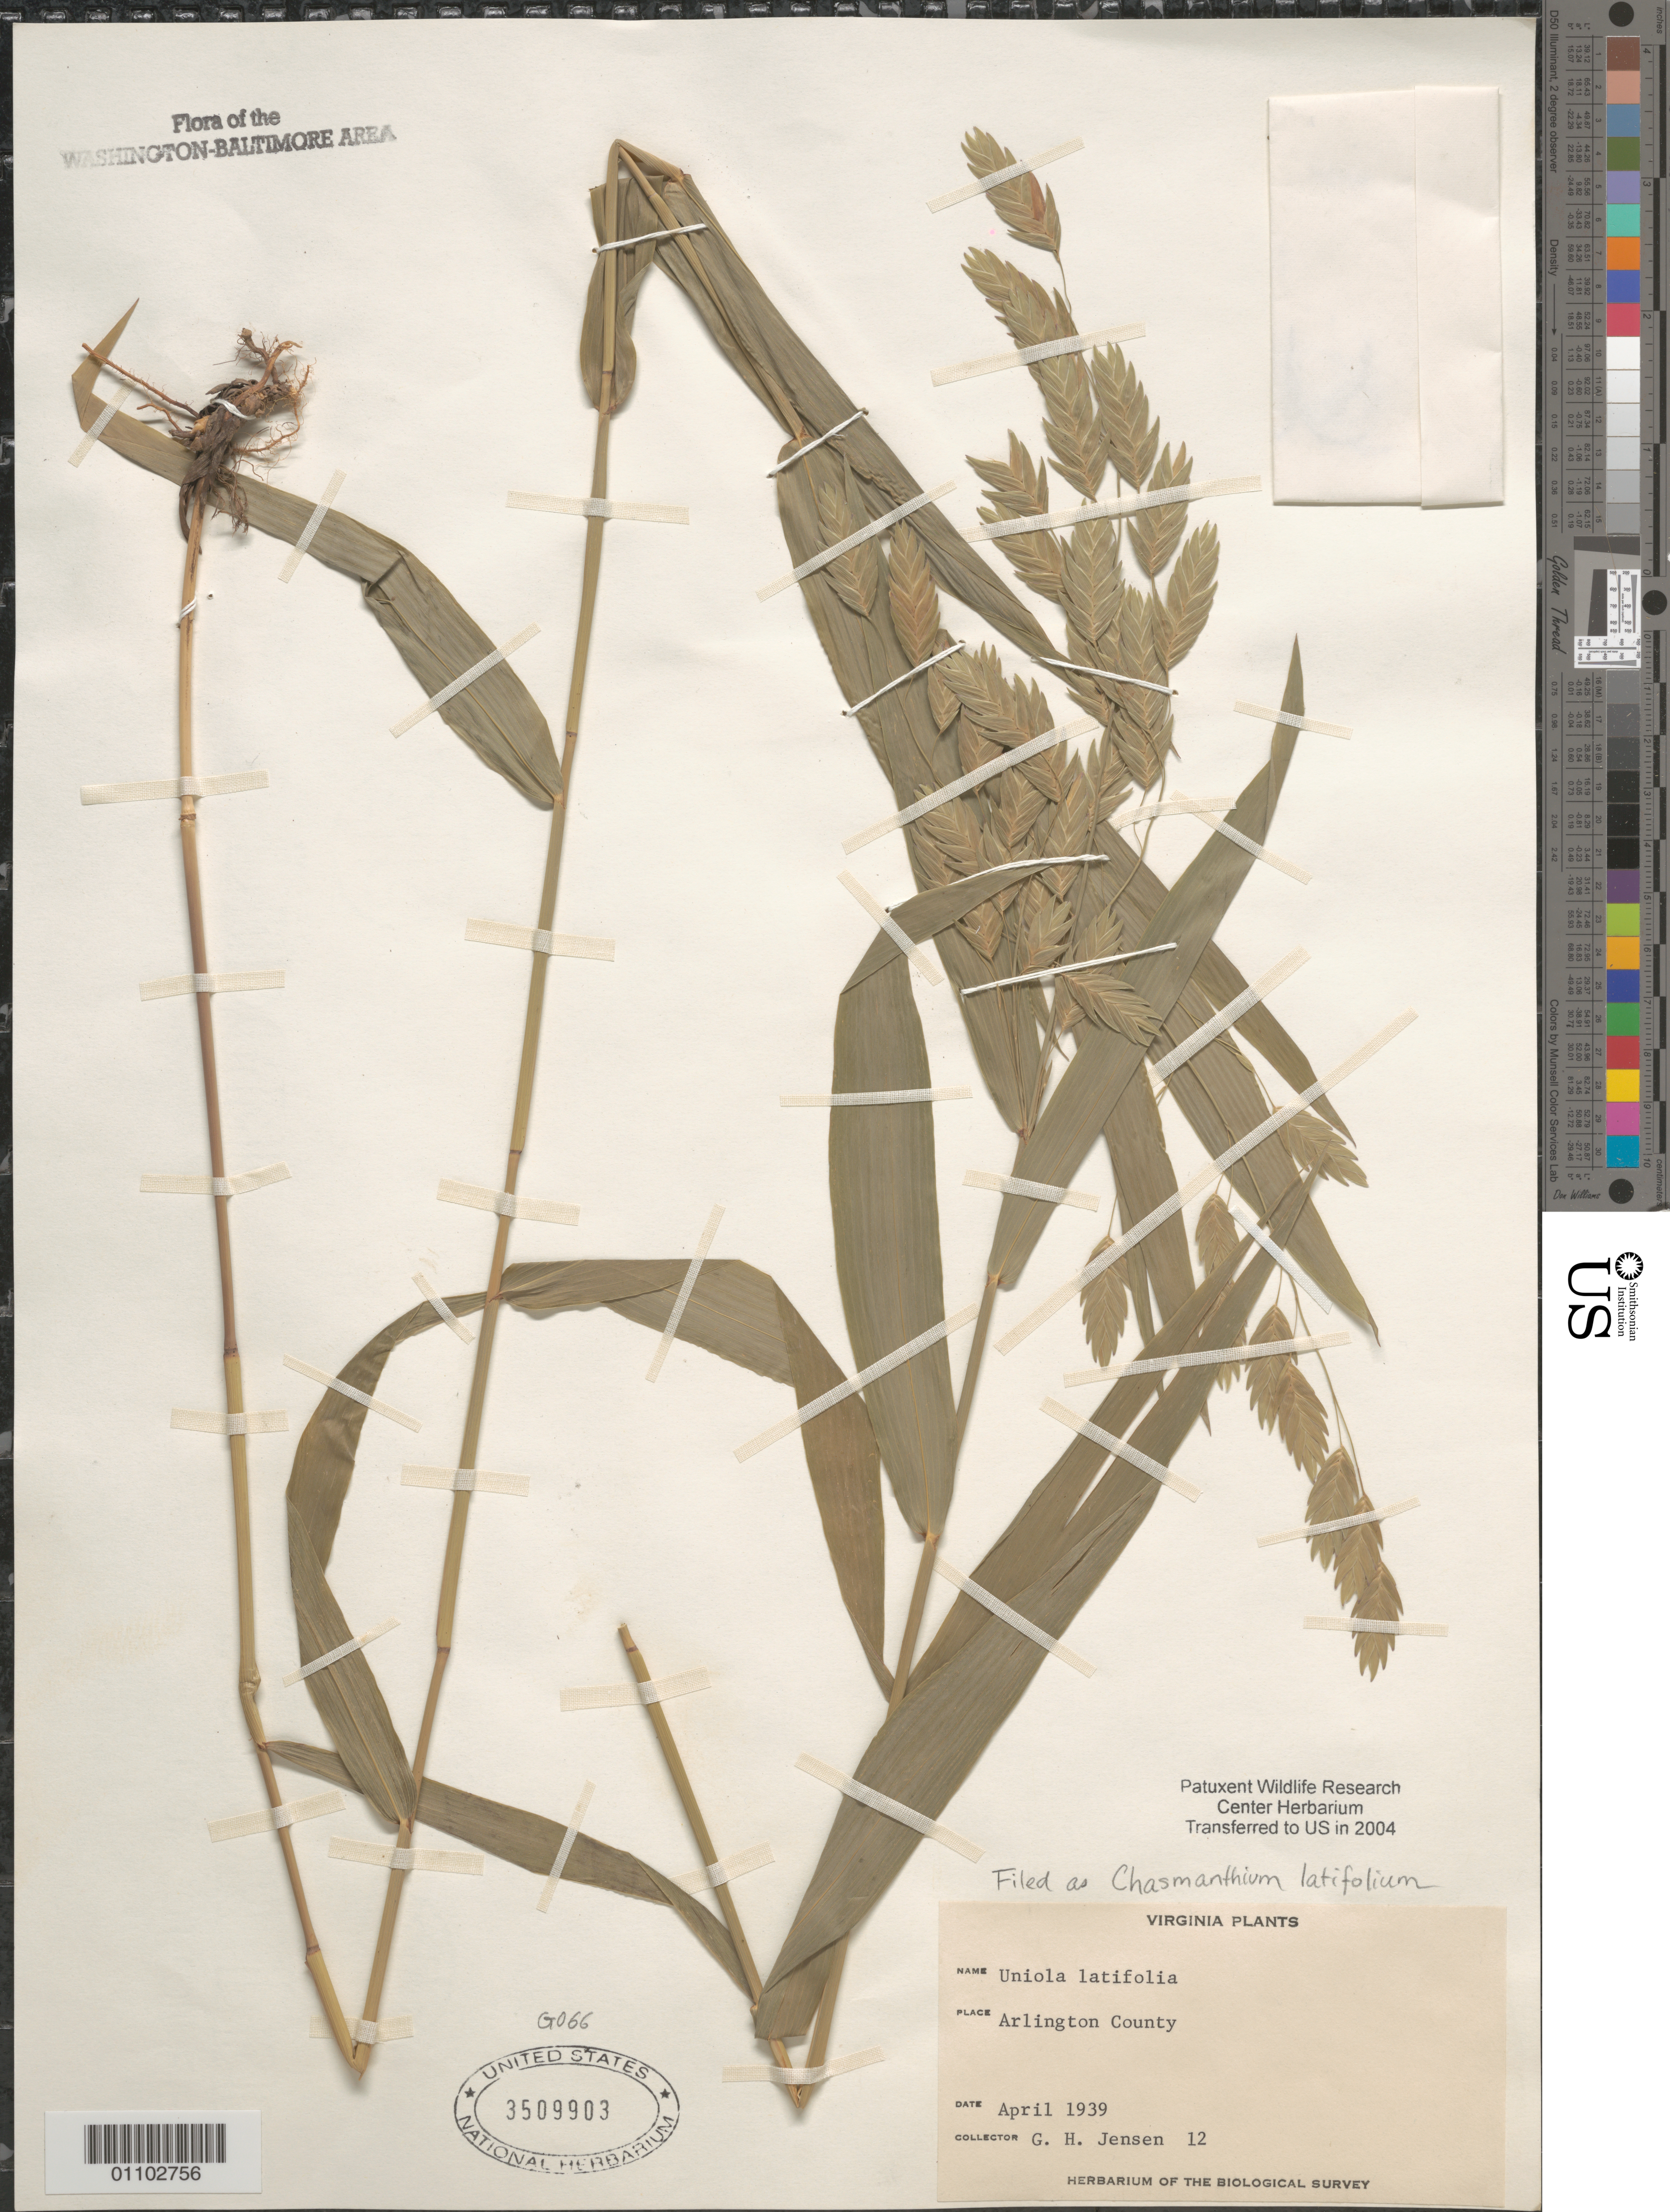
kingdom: Plantae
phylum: Tracheophyta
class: Liliopsida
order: Poales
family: Poaceae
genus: Uniola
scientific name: Uniola latifolia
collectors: G. H. Jensen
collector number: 12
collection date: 1939-04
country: United States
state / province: Virginia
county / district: Arlington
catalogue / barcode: US 3509903